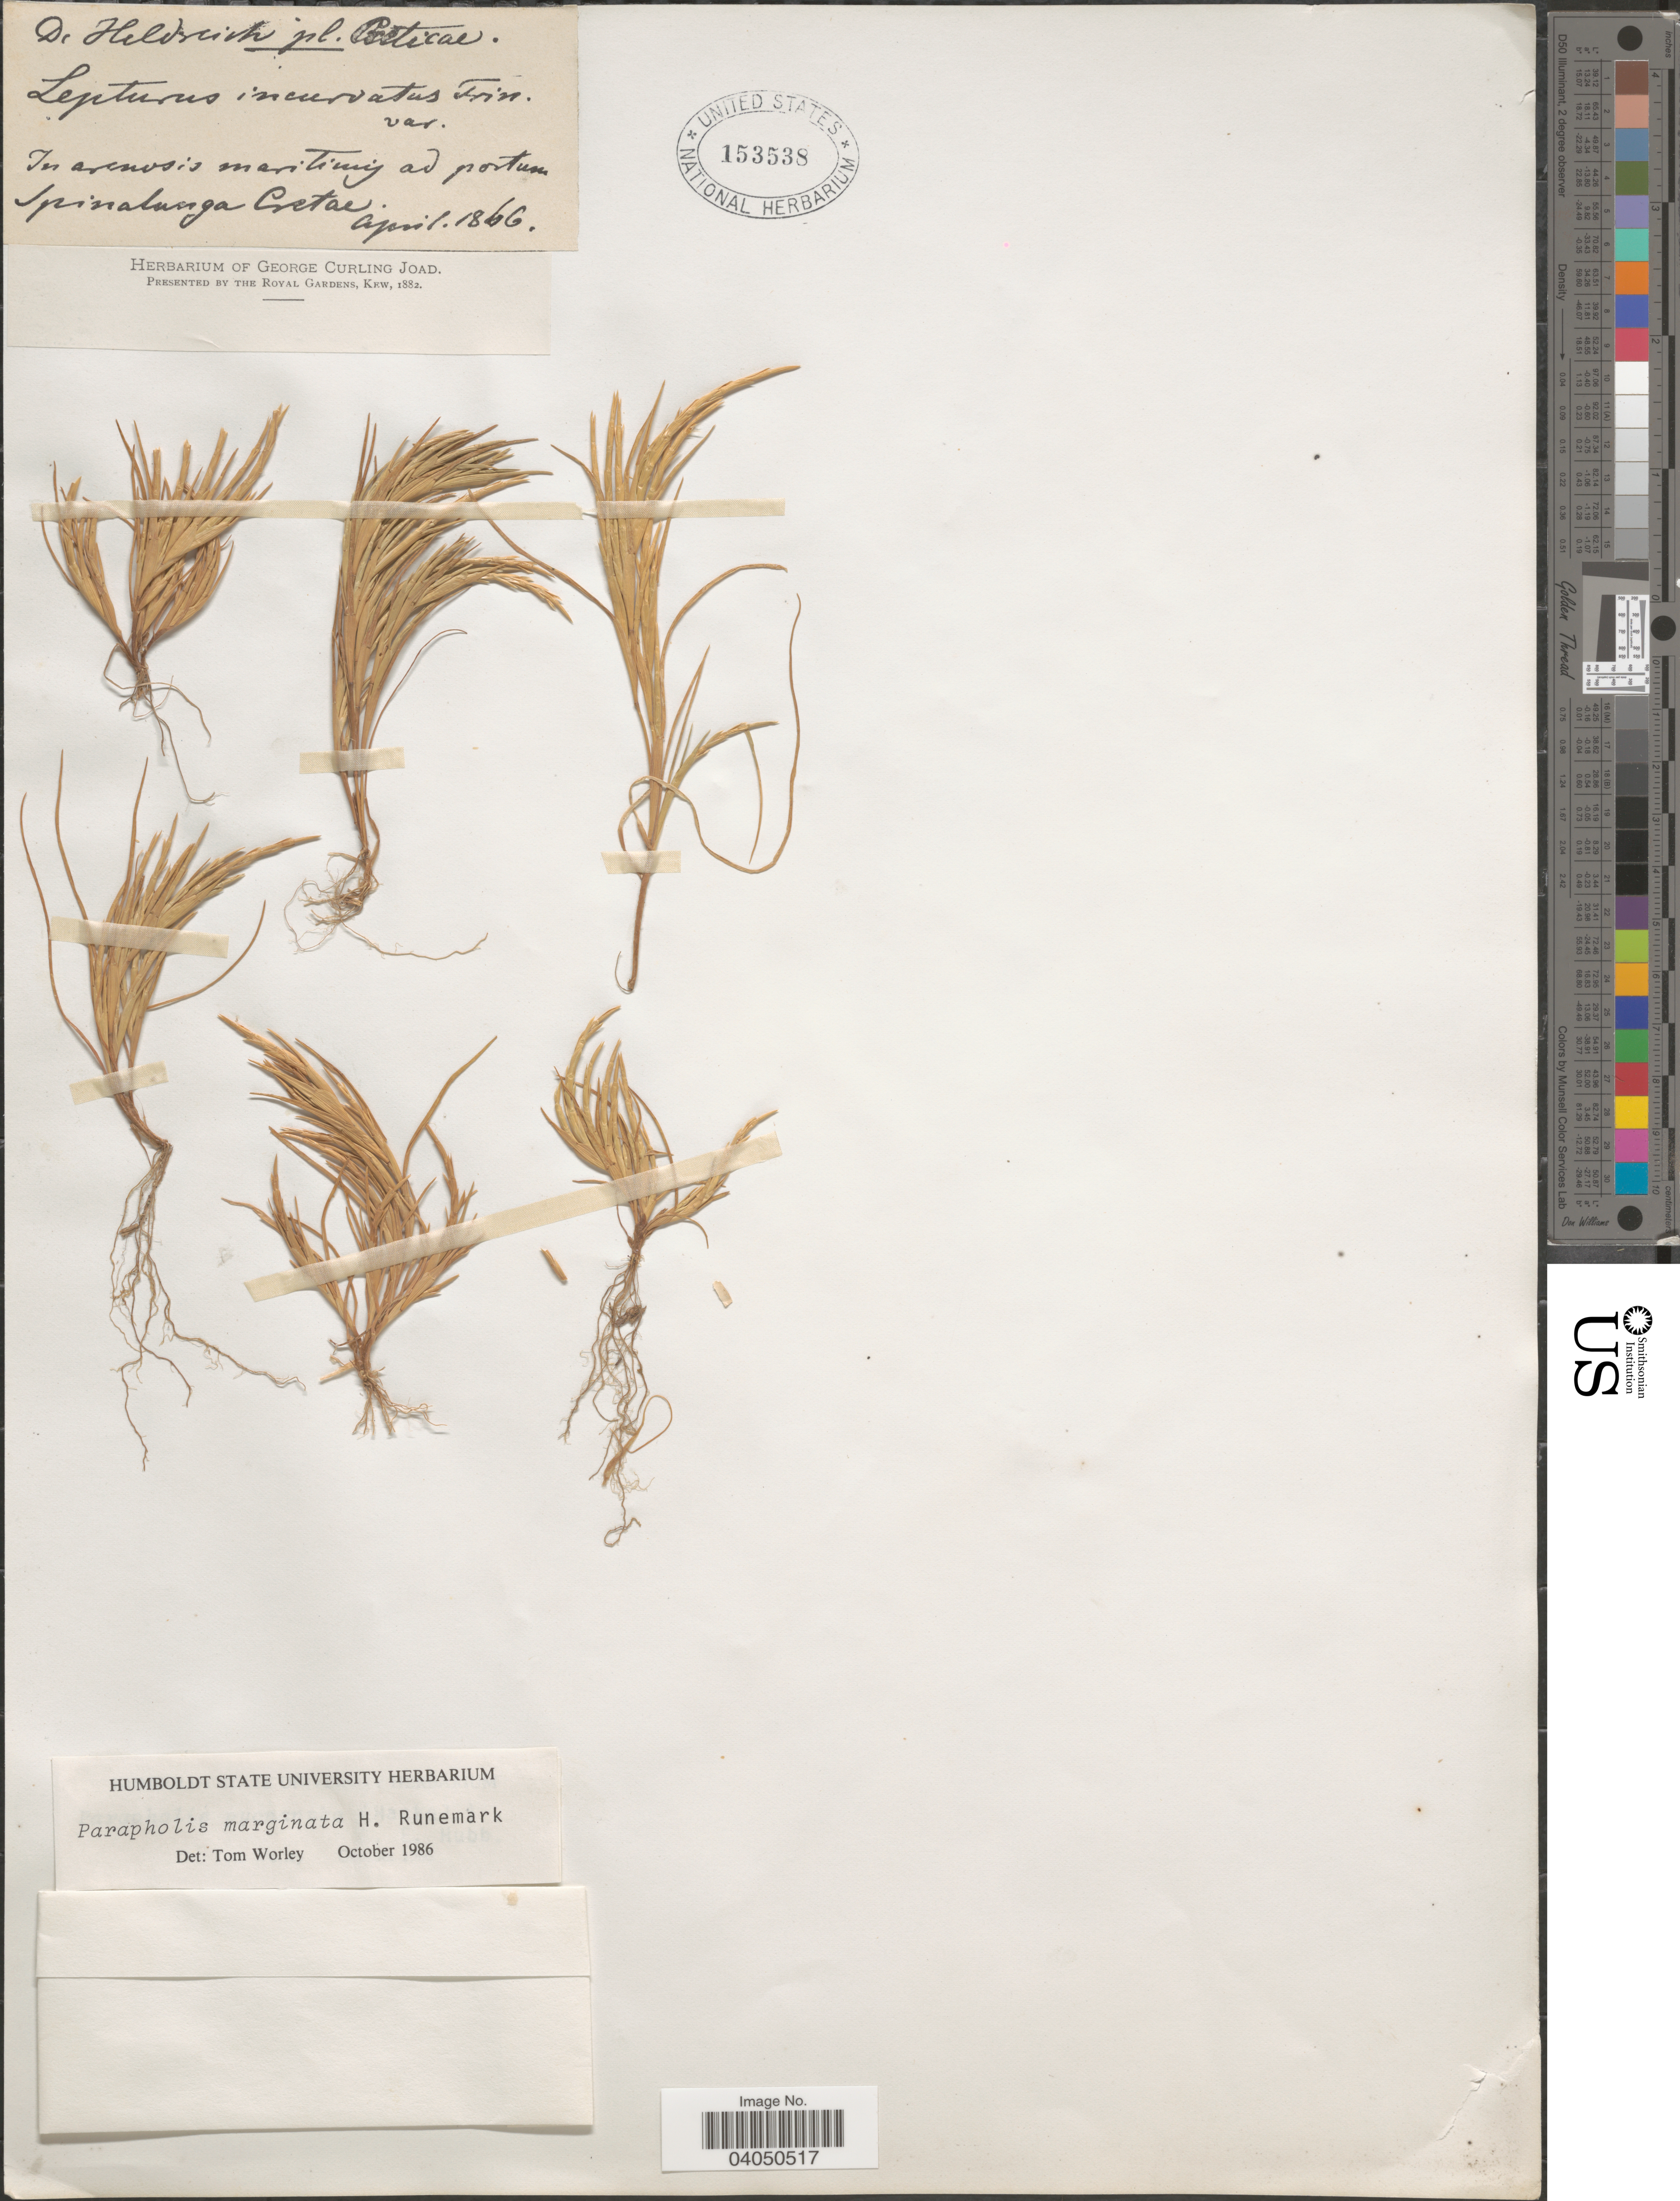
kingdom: Plantae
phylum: Tracheophyta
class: Liliopsida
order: Poales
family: Poaceae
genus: Parapholis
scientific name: Parapholis marginata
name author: Runemark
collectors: Heldreich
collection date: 1866-04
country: Greece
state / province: Crete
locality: [illegible text]ticae. In arenosis maritimis ad postum Spinalonga Cretae.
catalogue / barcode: US 153538